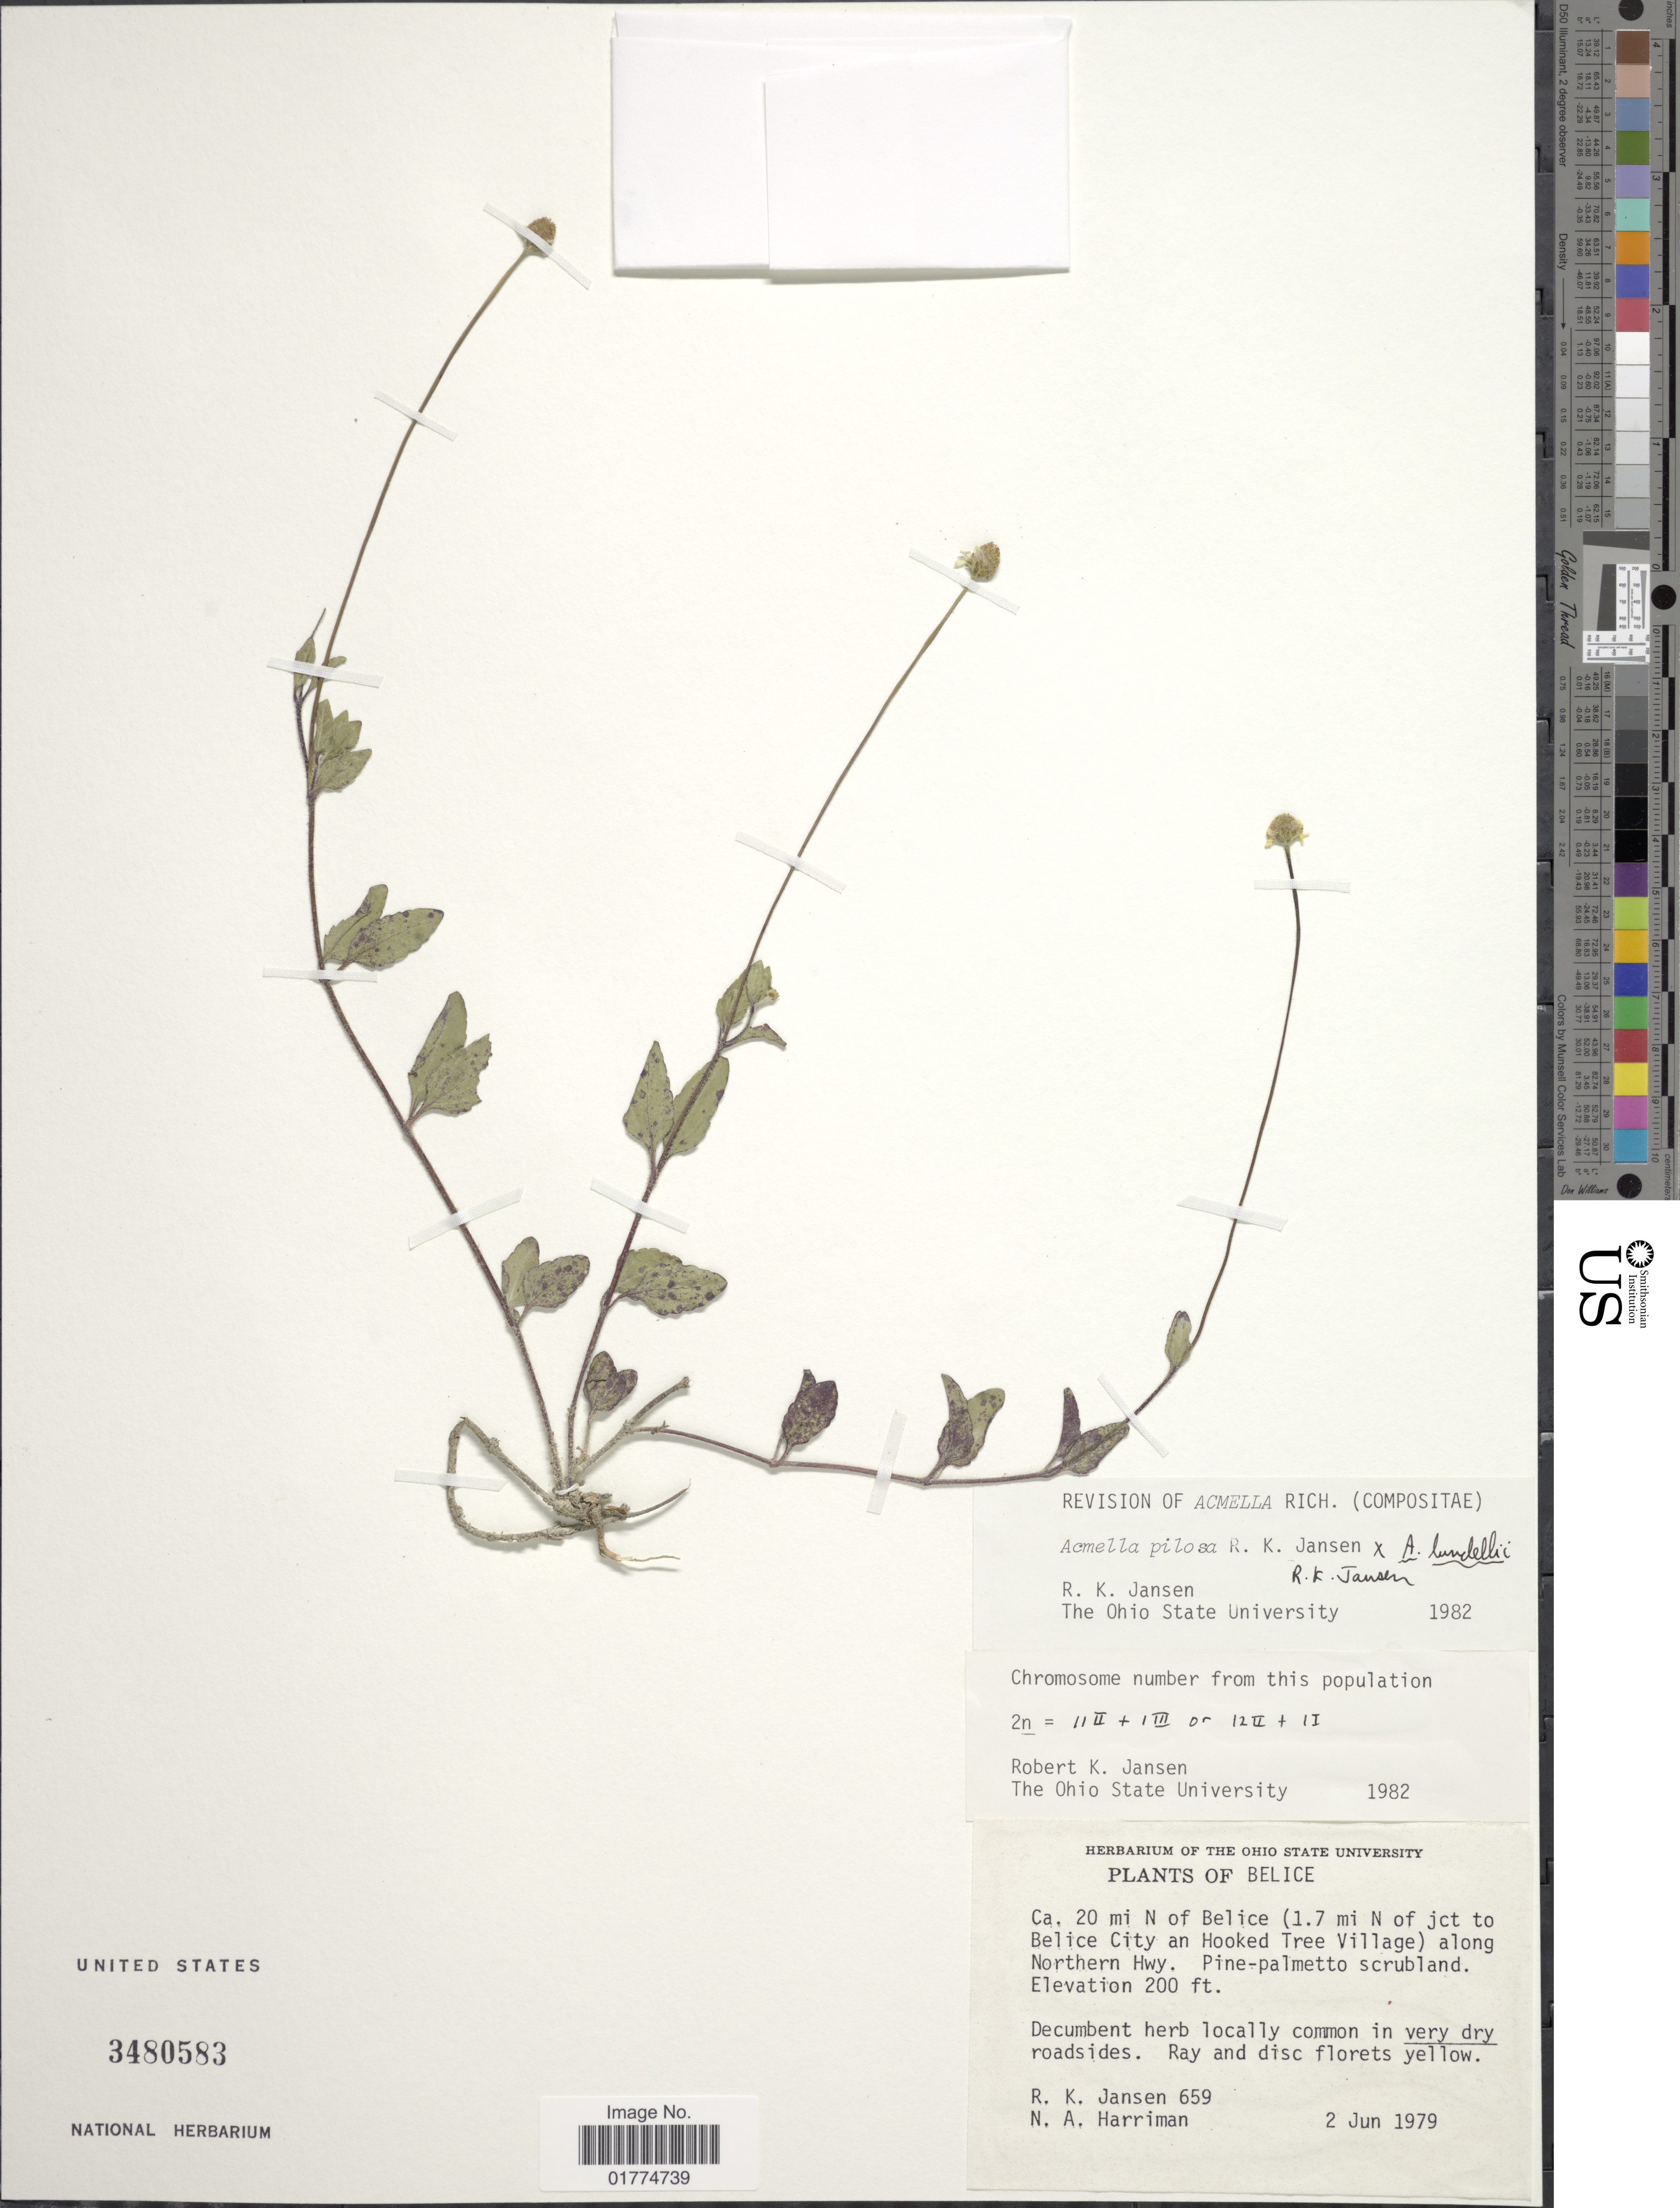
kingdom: Plantae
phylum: Tracheophyta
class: Magnoliopsida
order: Asterales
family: Asteraceae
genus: Acmella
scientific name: Acmella pilosa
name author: R.K. Jansen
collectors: R. K. Jansen & N. A. Harriman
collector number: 659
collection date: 1979-06-02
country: Belize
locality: Ca. 20 mi N of Belice (1.7 mi N of jct to Belice City an Hooked Tree Village) along Northern Hwy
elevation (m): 61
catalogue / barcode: US 3480583